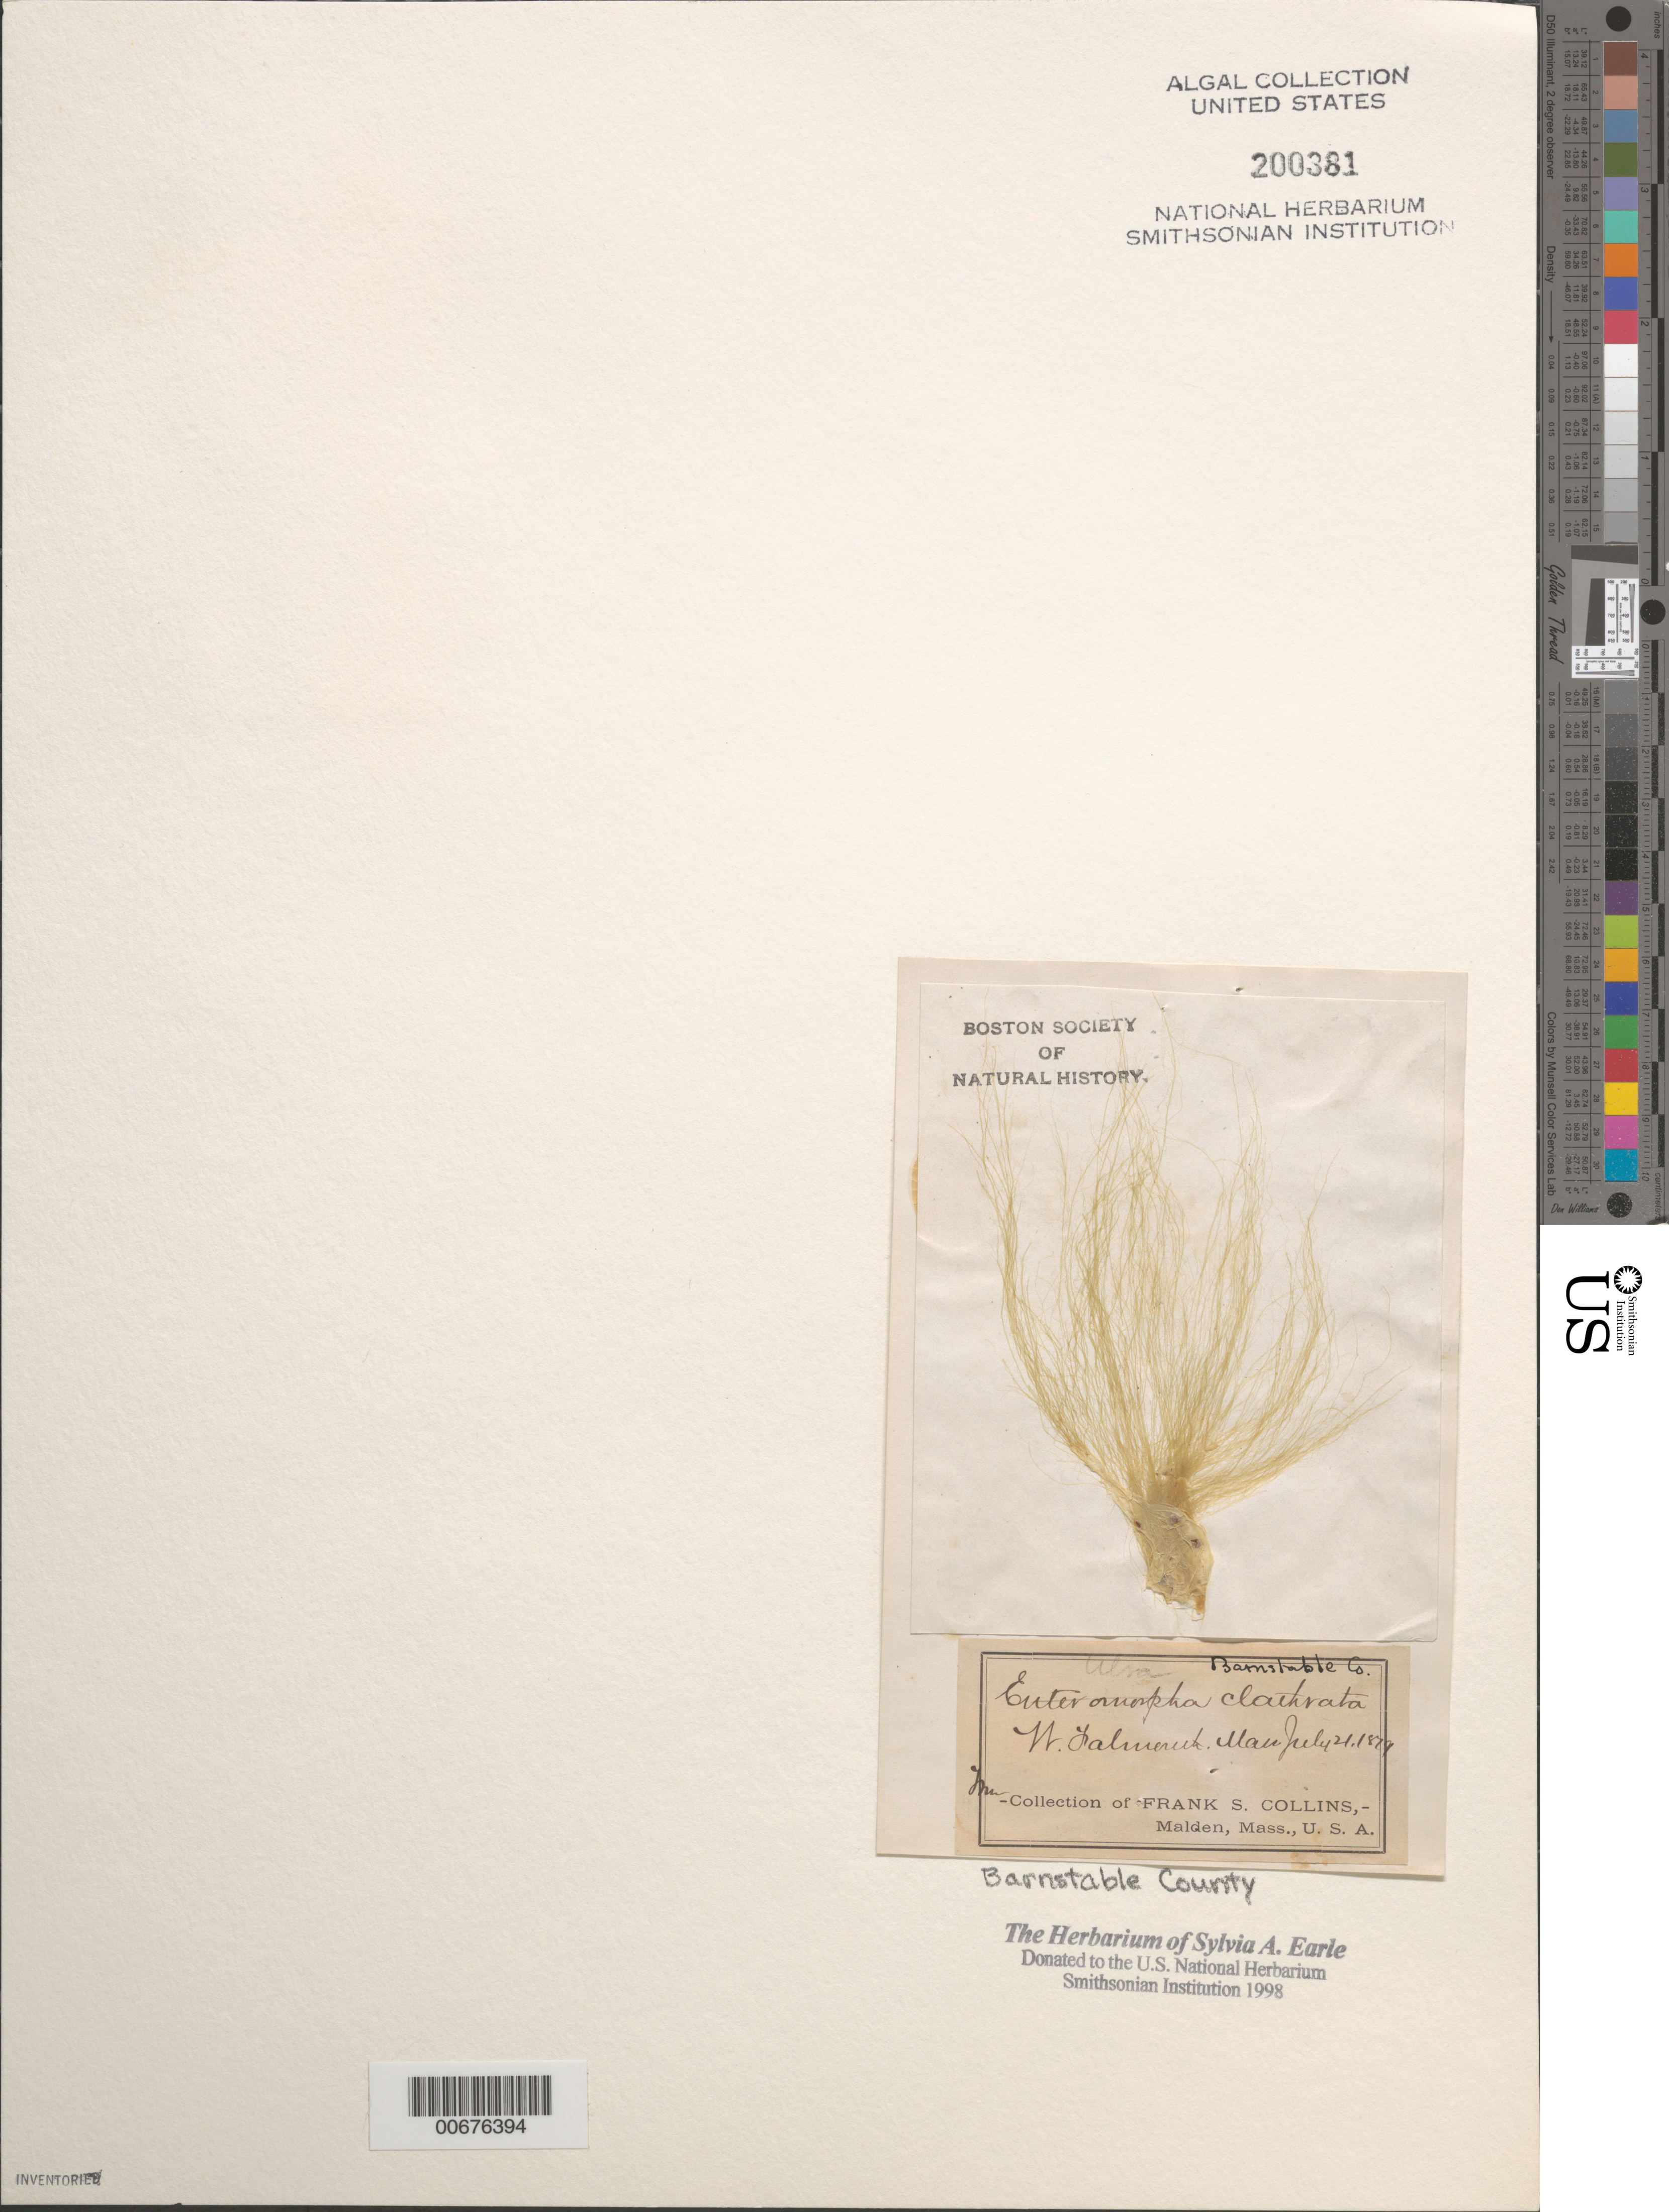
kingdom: Plantae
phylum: Chlorophyta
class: Ulvophyceae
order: Ulvales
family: Ulvaceae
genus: Ulva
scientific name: Ulva linza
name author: L.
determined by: Algae name updating Project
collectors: F. Collins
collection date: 1879-07-21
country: United States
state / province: Massachusetts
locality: W. Falmouth. Barnstable County.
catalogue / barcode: US 200381